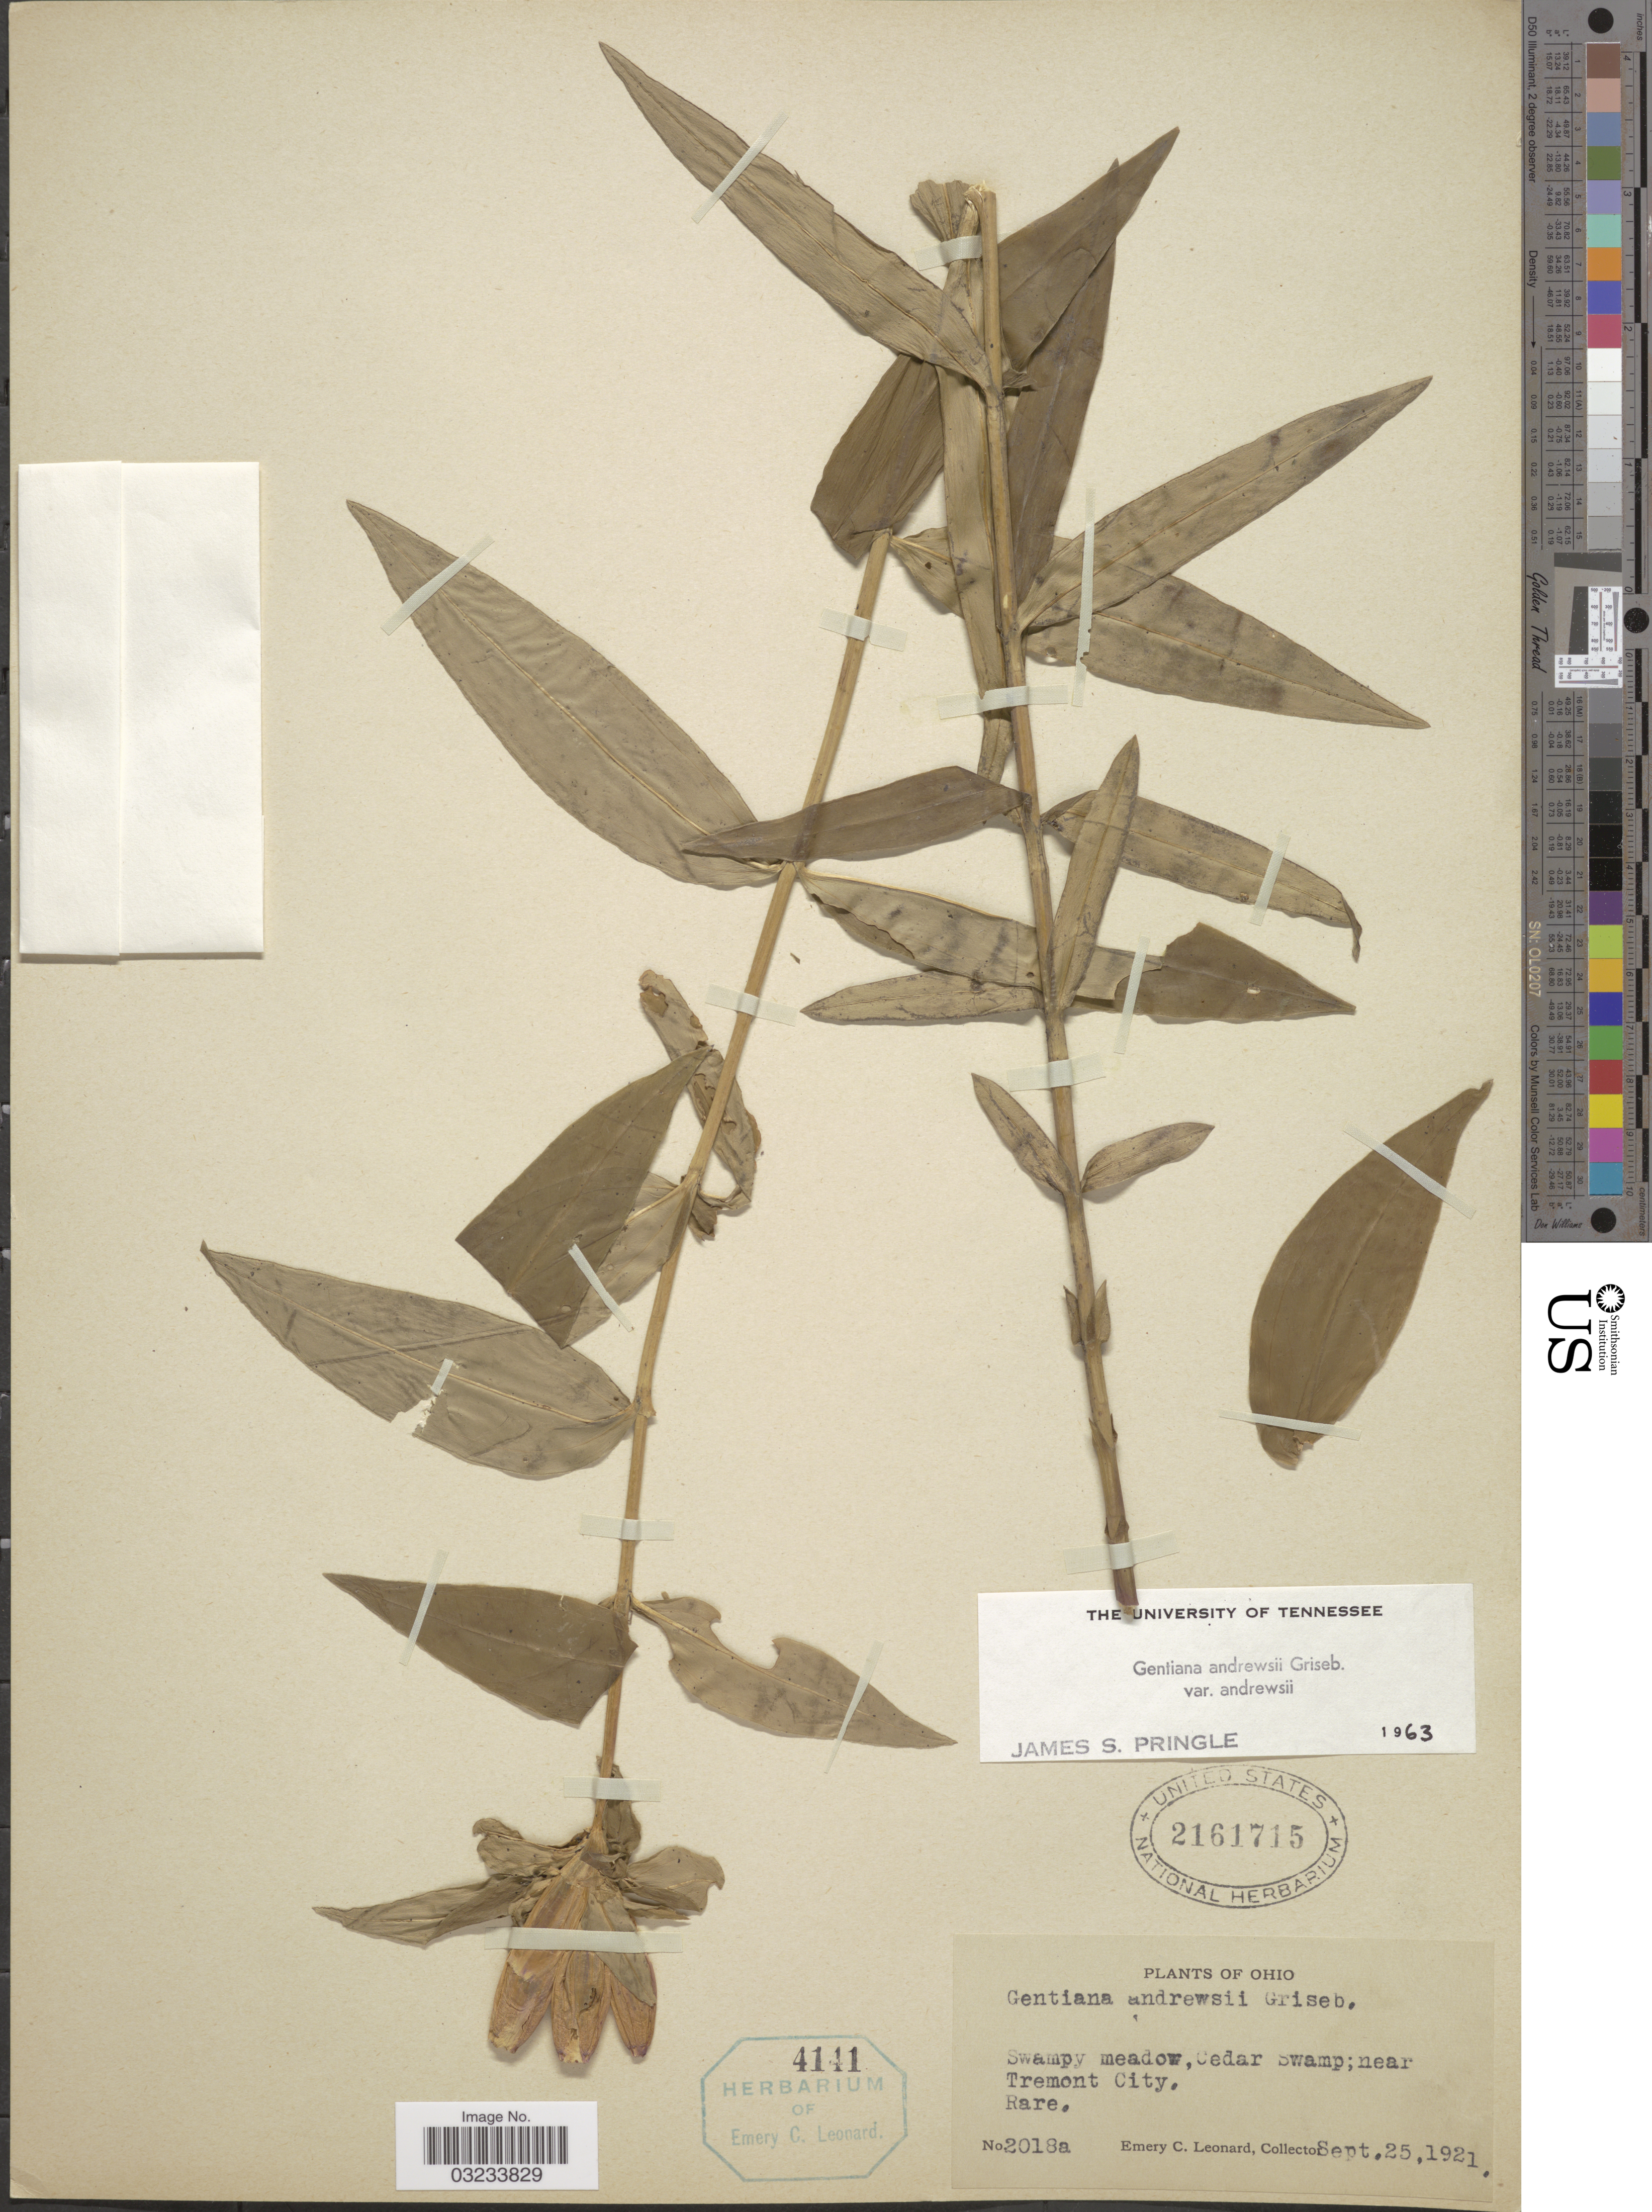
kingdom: Plantae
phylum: Tracheophyta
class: Magnoliopsida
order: Gentianales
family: Gentianaceae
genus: Gentiana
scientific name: Gentiana andrewsii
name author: Griseb.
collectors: E. C. Leonard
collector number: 2018a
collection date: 1921-09-25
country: United States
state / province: Ohio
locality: Swampy meadow, Cedar Swamp; near Tremont City.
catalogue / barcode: US 2161715